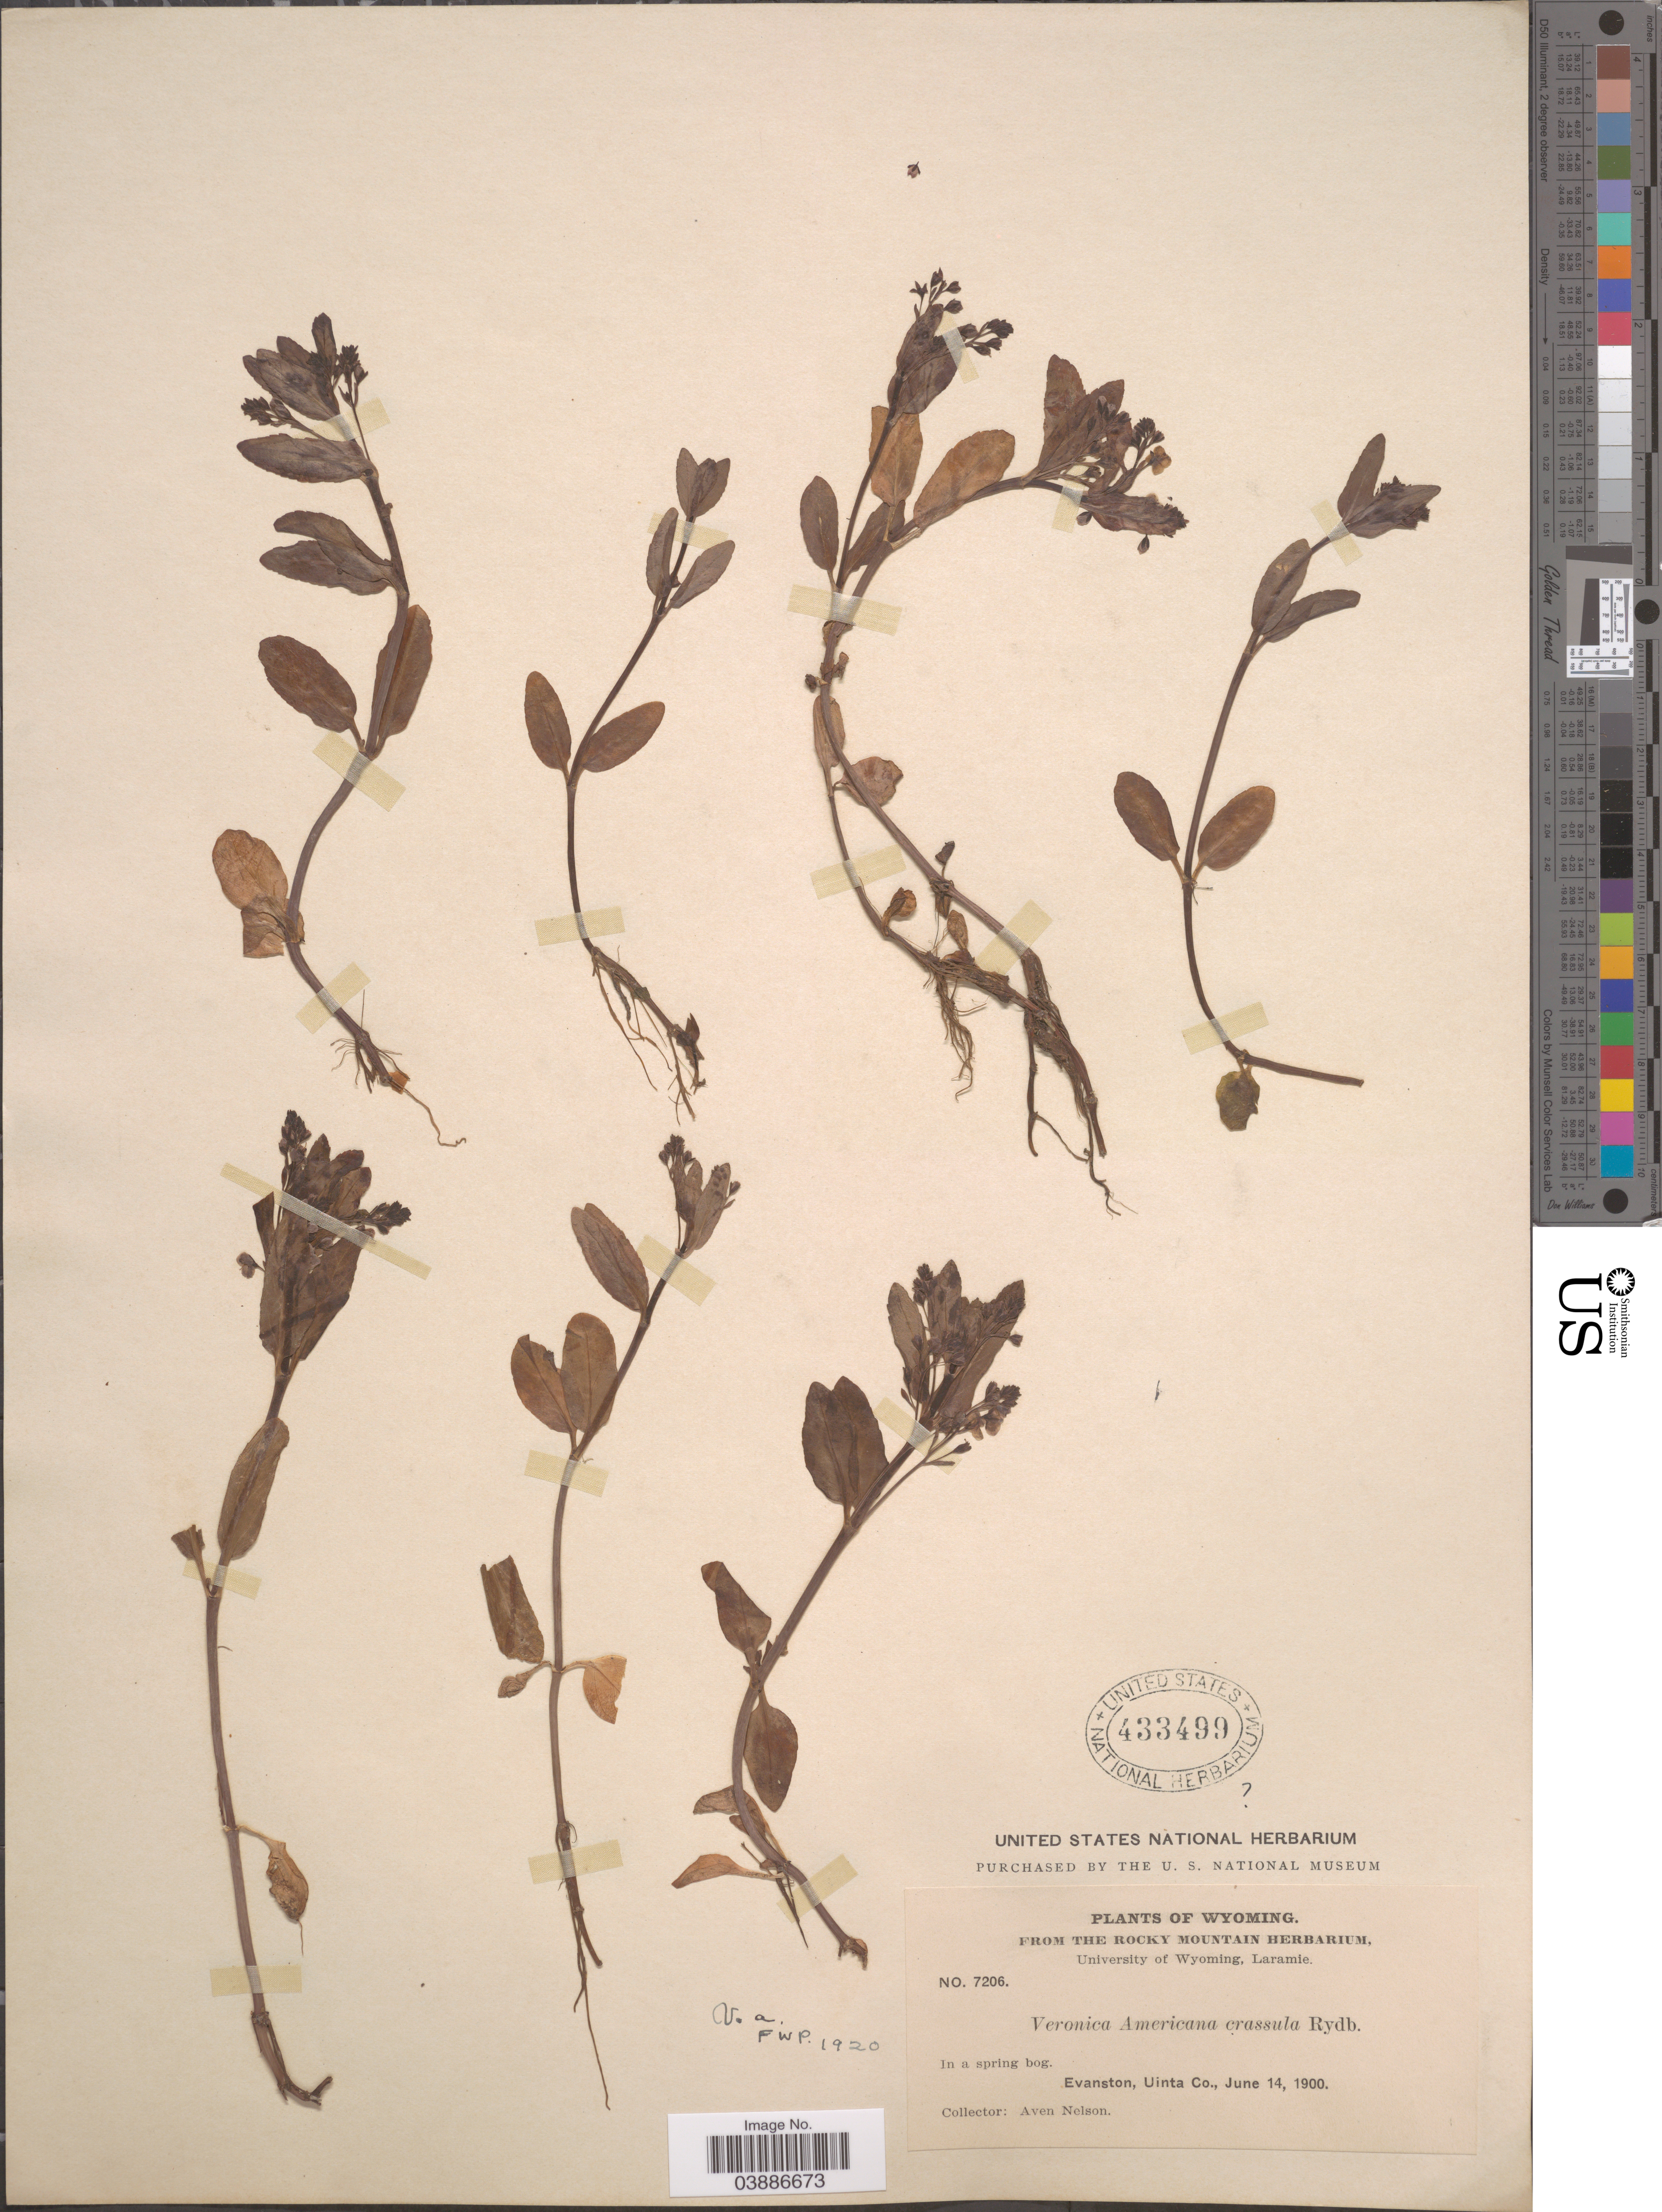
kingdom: Plantae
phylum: Tracheophyta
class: Magnoliopsida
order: Lamiales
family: Plantaginaceae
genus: Veronica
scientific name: Veronica americana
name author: Schwein. ex Benth.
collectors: A. Nelson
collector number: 7206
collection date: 1900-06-14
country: United States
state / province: Wyoming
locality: Evanston, Uinta Co.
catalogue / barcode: US 433499